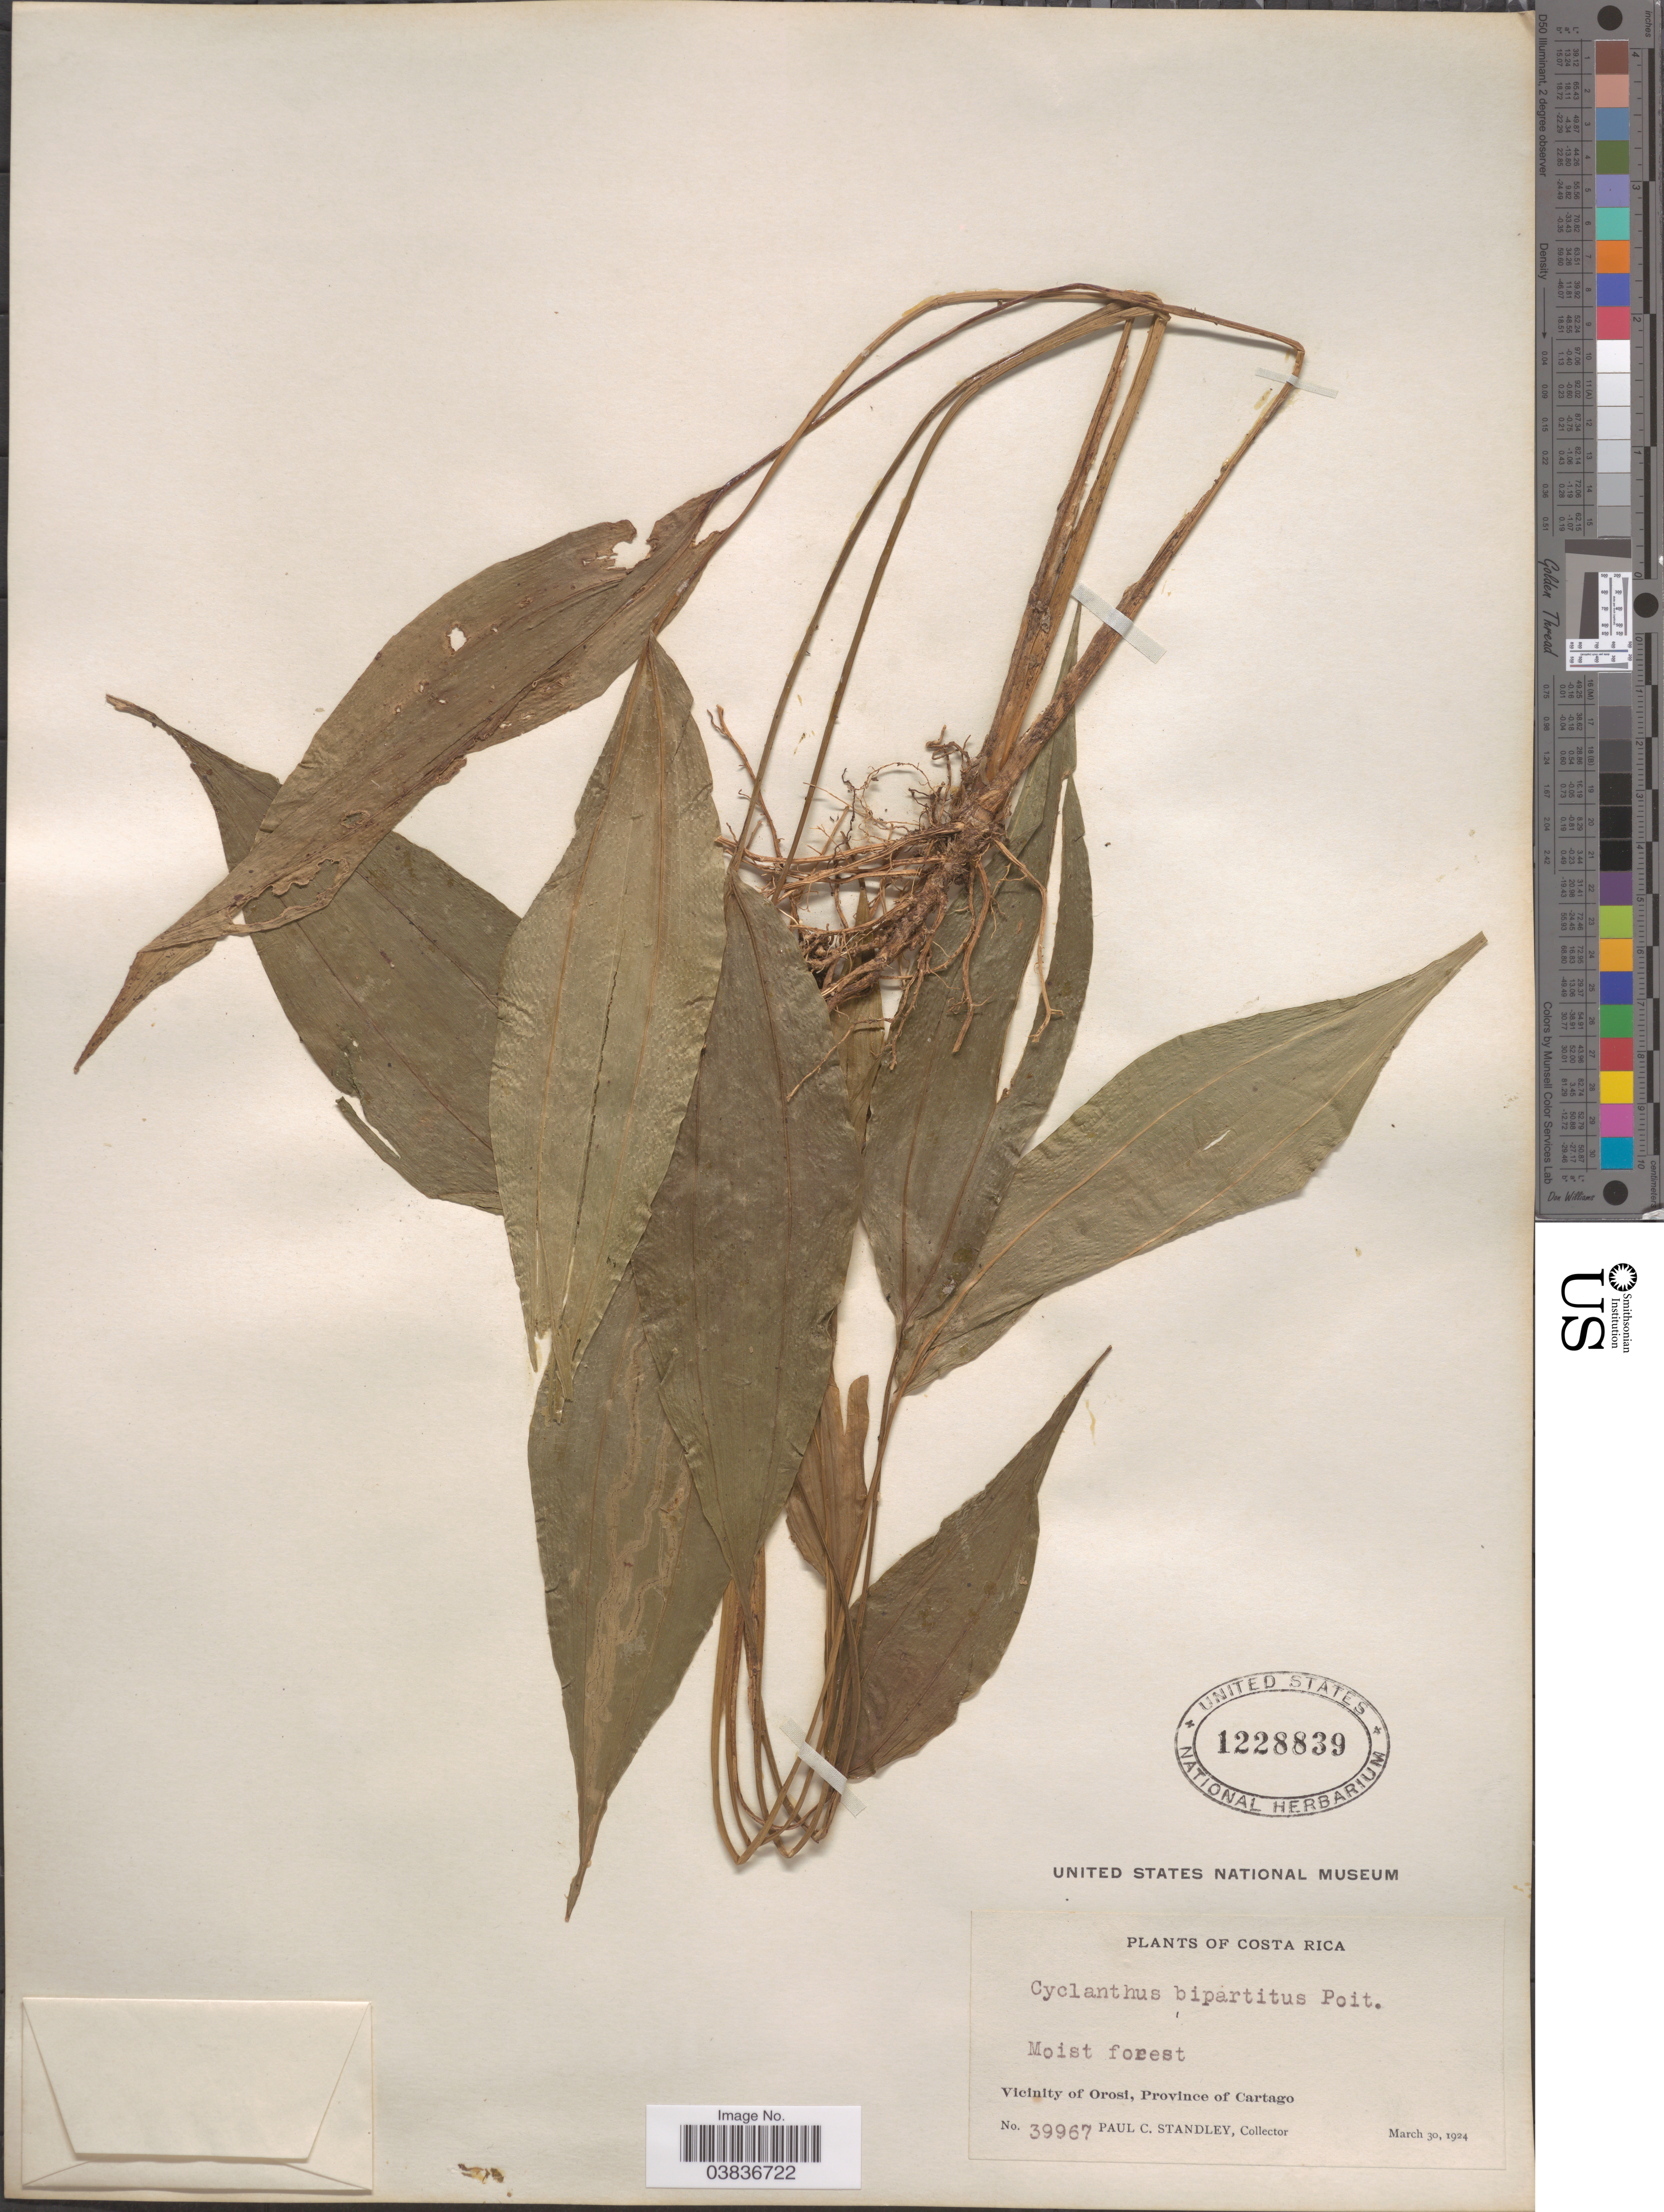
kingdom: Plantae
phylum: Tracheophyta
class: Liliopsida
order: Pandanales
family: Cyclanthaceae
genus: Cyclanthus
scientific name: Cyclanthus bipartitus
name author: Poit. ex A. Rich.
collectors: P. C. Standley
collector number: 39967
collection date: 1924-03-30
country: Costa Rica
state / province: Cartago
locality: Vicinity of Orosi.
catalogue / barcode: US 1228839